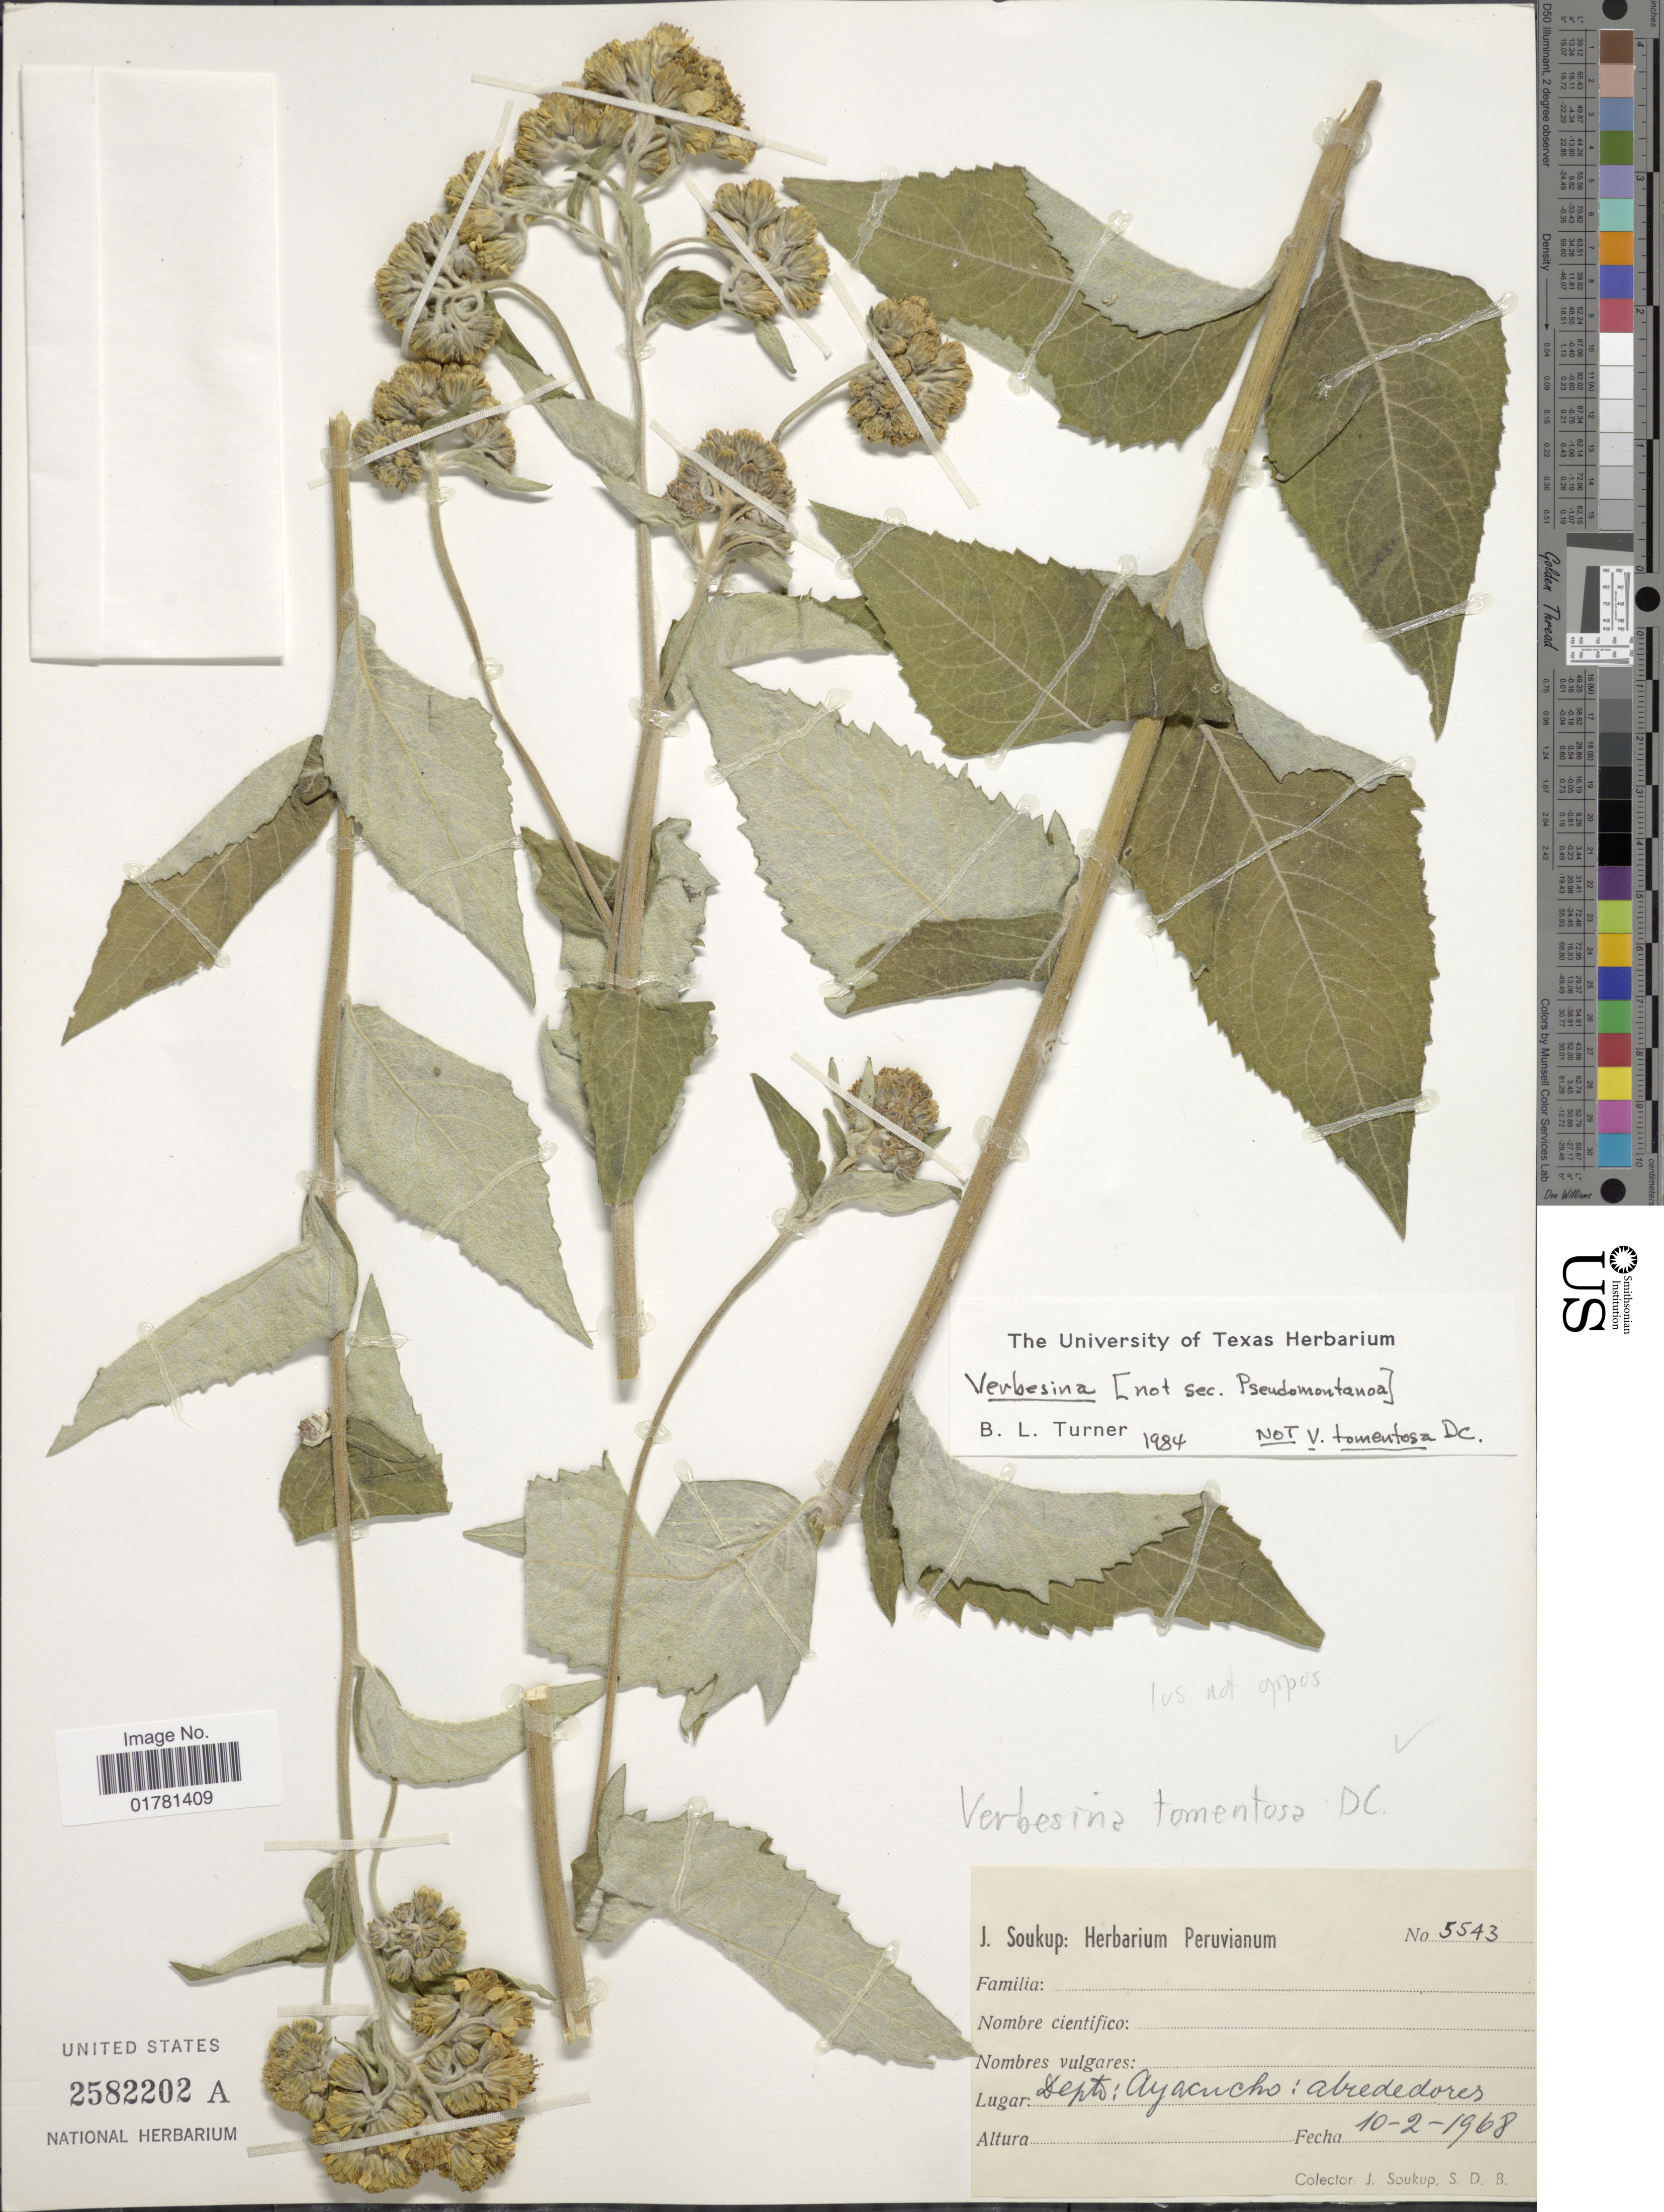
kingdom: Plantae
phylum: Tracheophyta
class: Magnoliopsida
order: Asterales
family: Asteraceae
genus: Verbesina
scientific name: Verbesina tomentosa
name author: DC.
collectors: J. Soukop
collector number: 5543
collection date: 1968-02-10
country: Peru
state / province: Ayacucho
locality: Depto: Ayacucho: alrededores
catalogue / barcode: US 2582202A